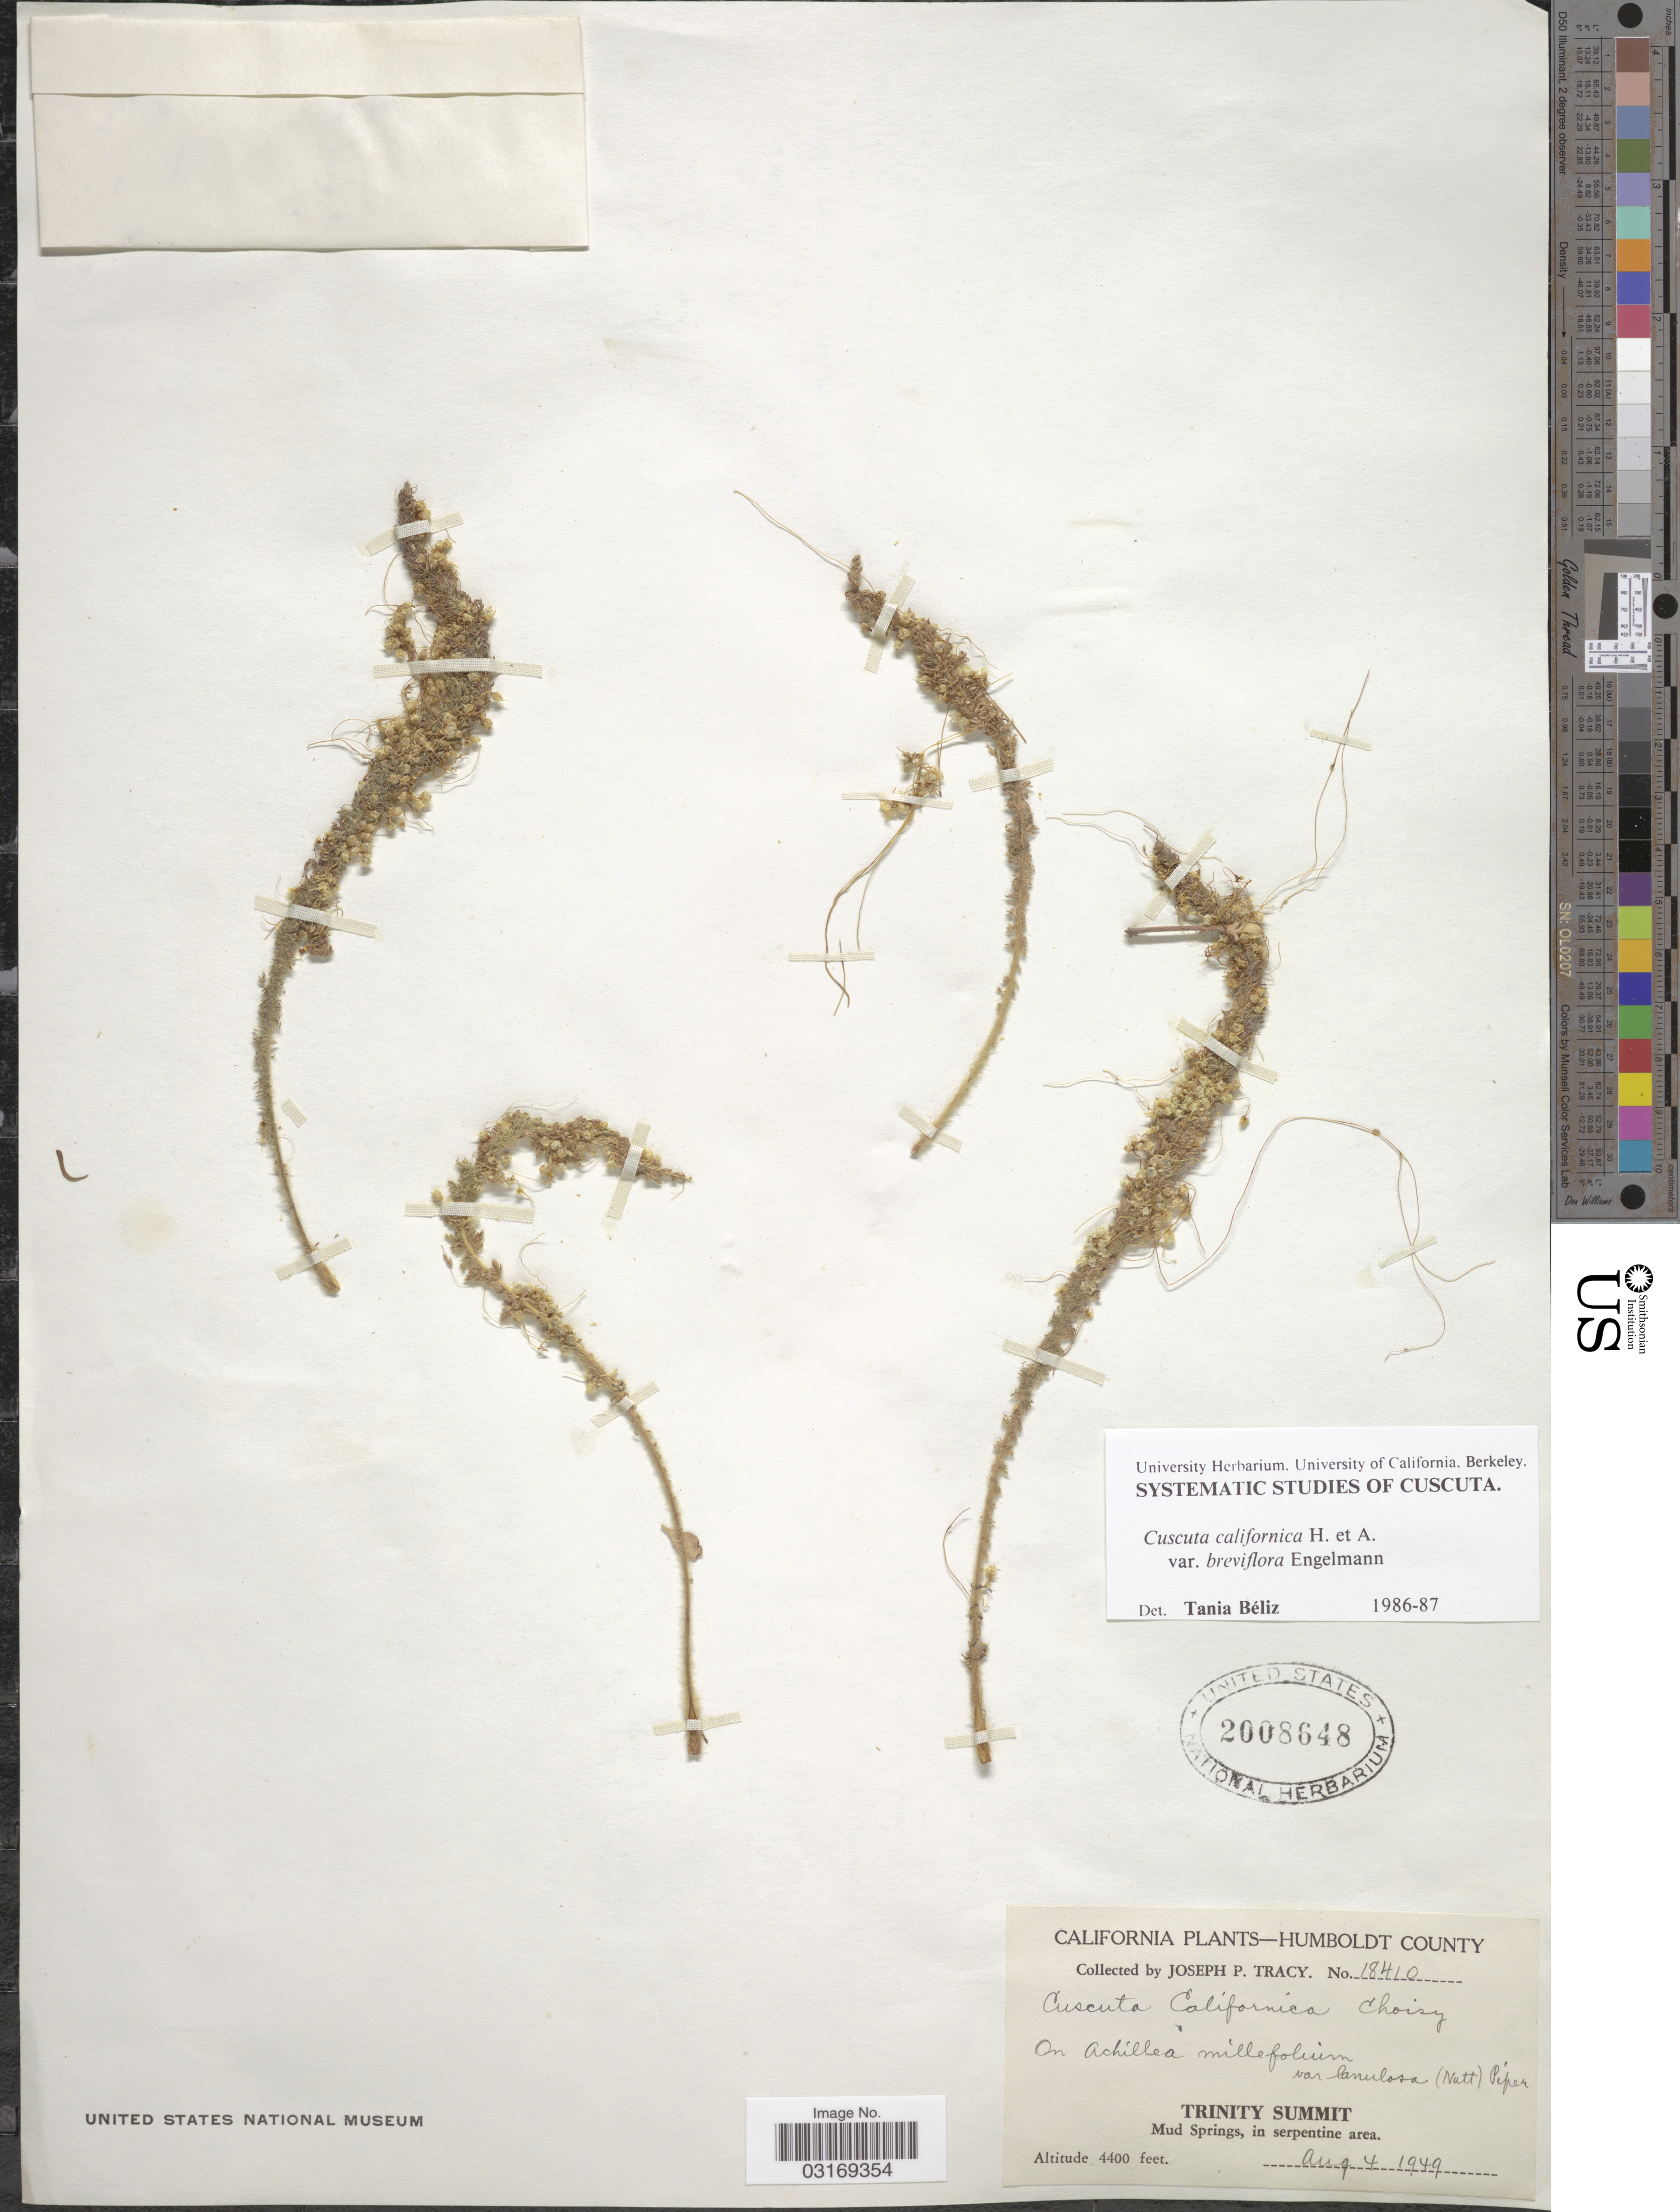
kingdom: Plantae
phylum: Tracheophyta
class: Magnoliopsida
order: Solanales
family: Convolvulaceae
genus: Cuscuta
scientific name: Cuscuta californica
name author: Hook. & Arn.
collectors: J. Tracy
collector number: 18410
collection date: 1949-08-04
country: United States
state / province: California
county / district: Humboldt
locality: Humboldt County. Trinity Summit Mud Springs, in serpentine area.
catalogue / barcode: US 2008648